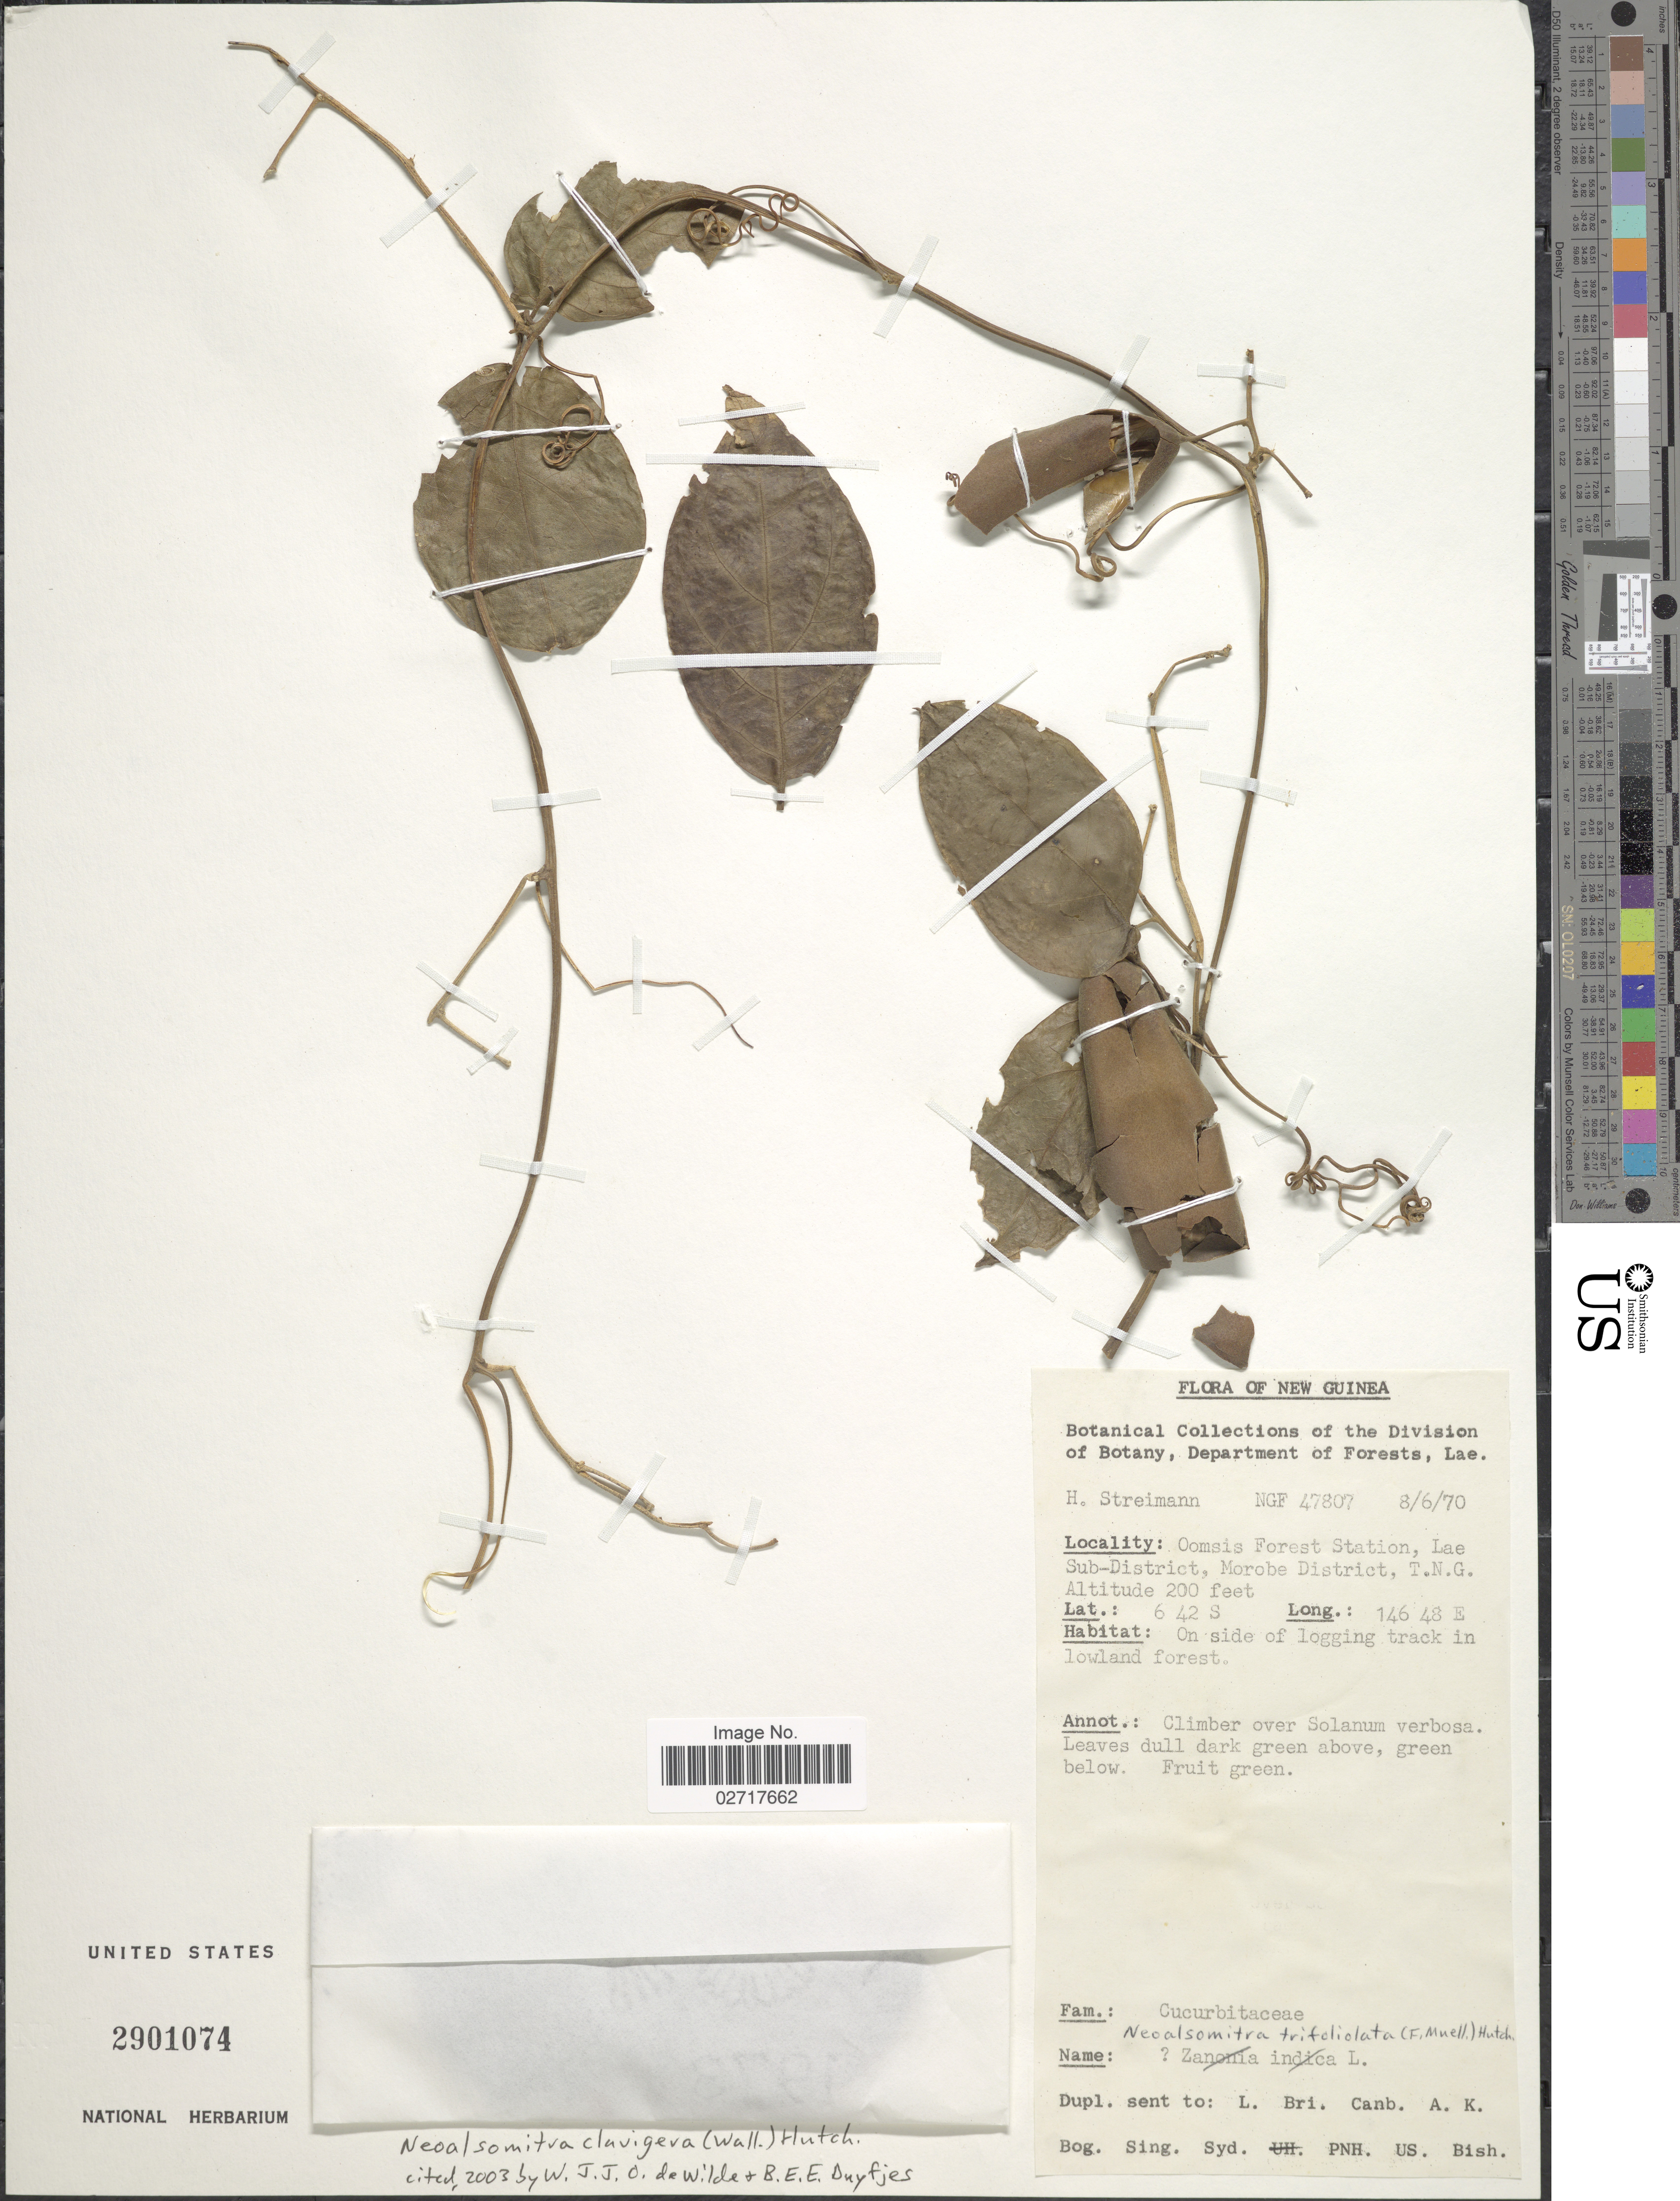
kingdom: Plantae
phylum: Tracheophyta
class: Magnoliopsida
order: Cucurbitales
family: Cucurbitaceae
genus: Neoalsomitra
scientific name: Neoalsomitra clavigera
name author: (M. Roem.) Hutch.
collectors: H. Streimann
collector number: NGF 47807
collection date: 1970-06-08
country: Papua New Guinea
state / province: Morobe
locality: New Guinea. Oomsis Forest Station, Lae Sub-District, Morobe District, T.N.G.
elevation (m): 61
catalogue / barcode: US 2901074